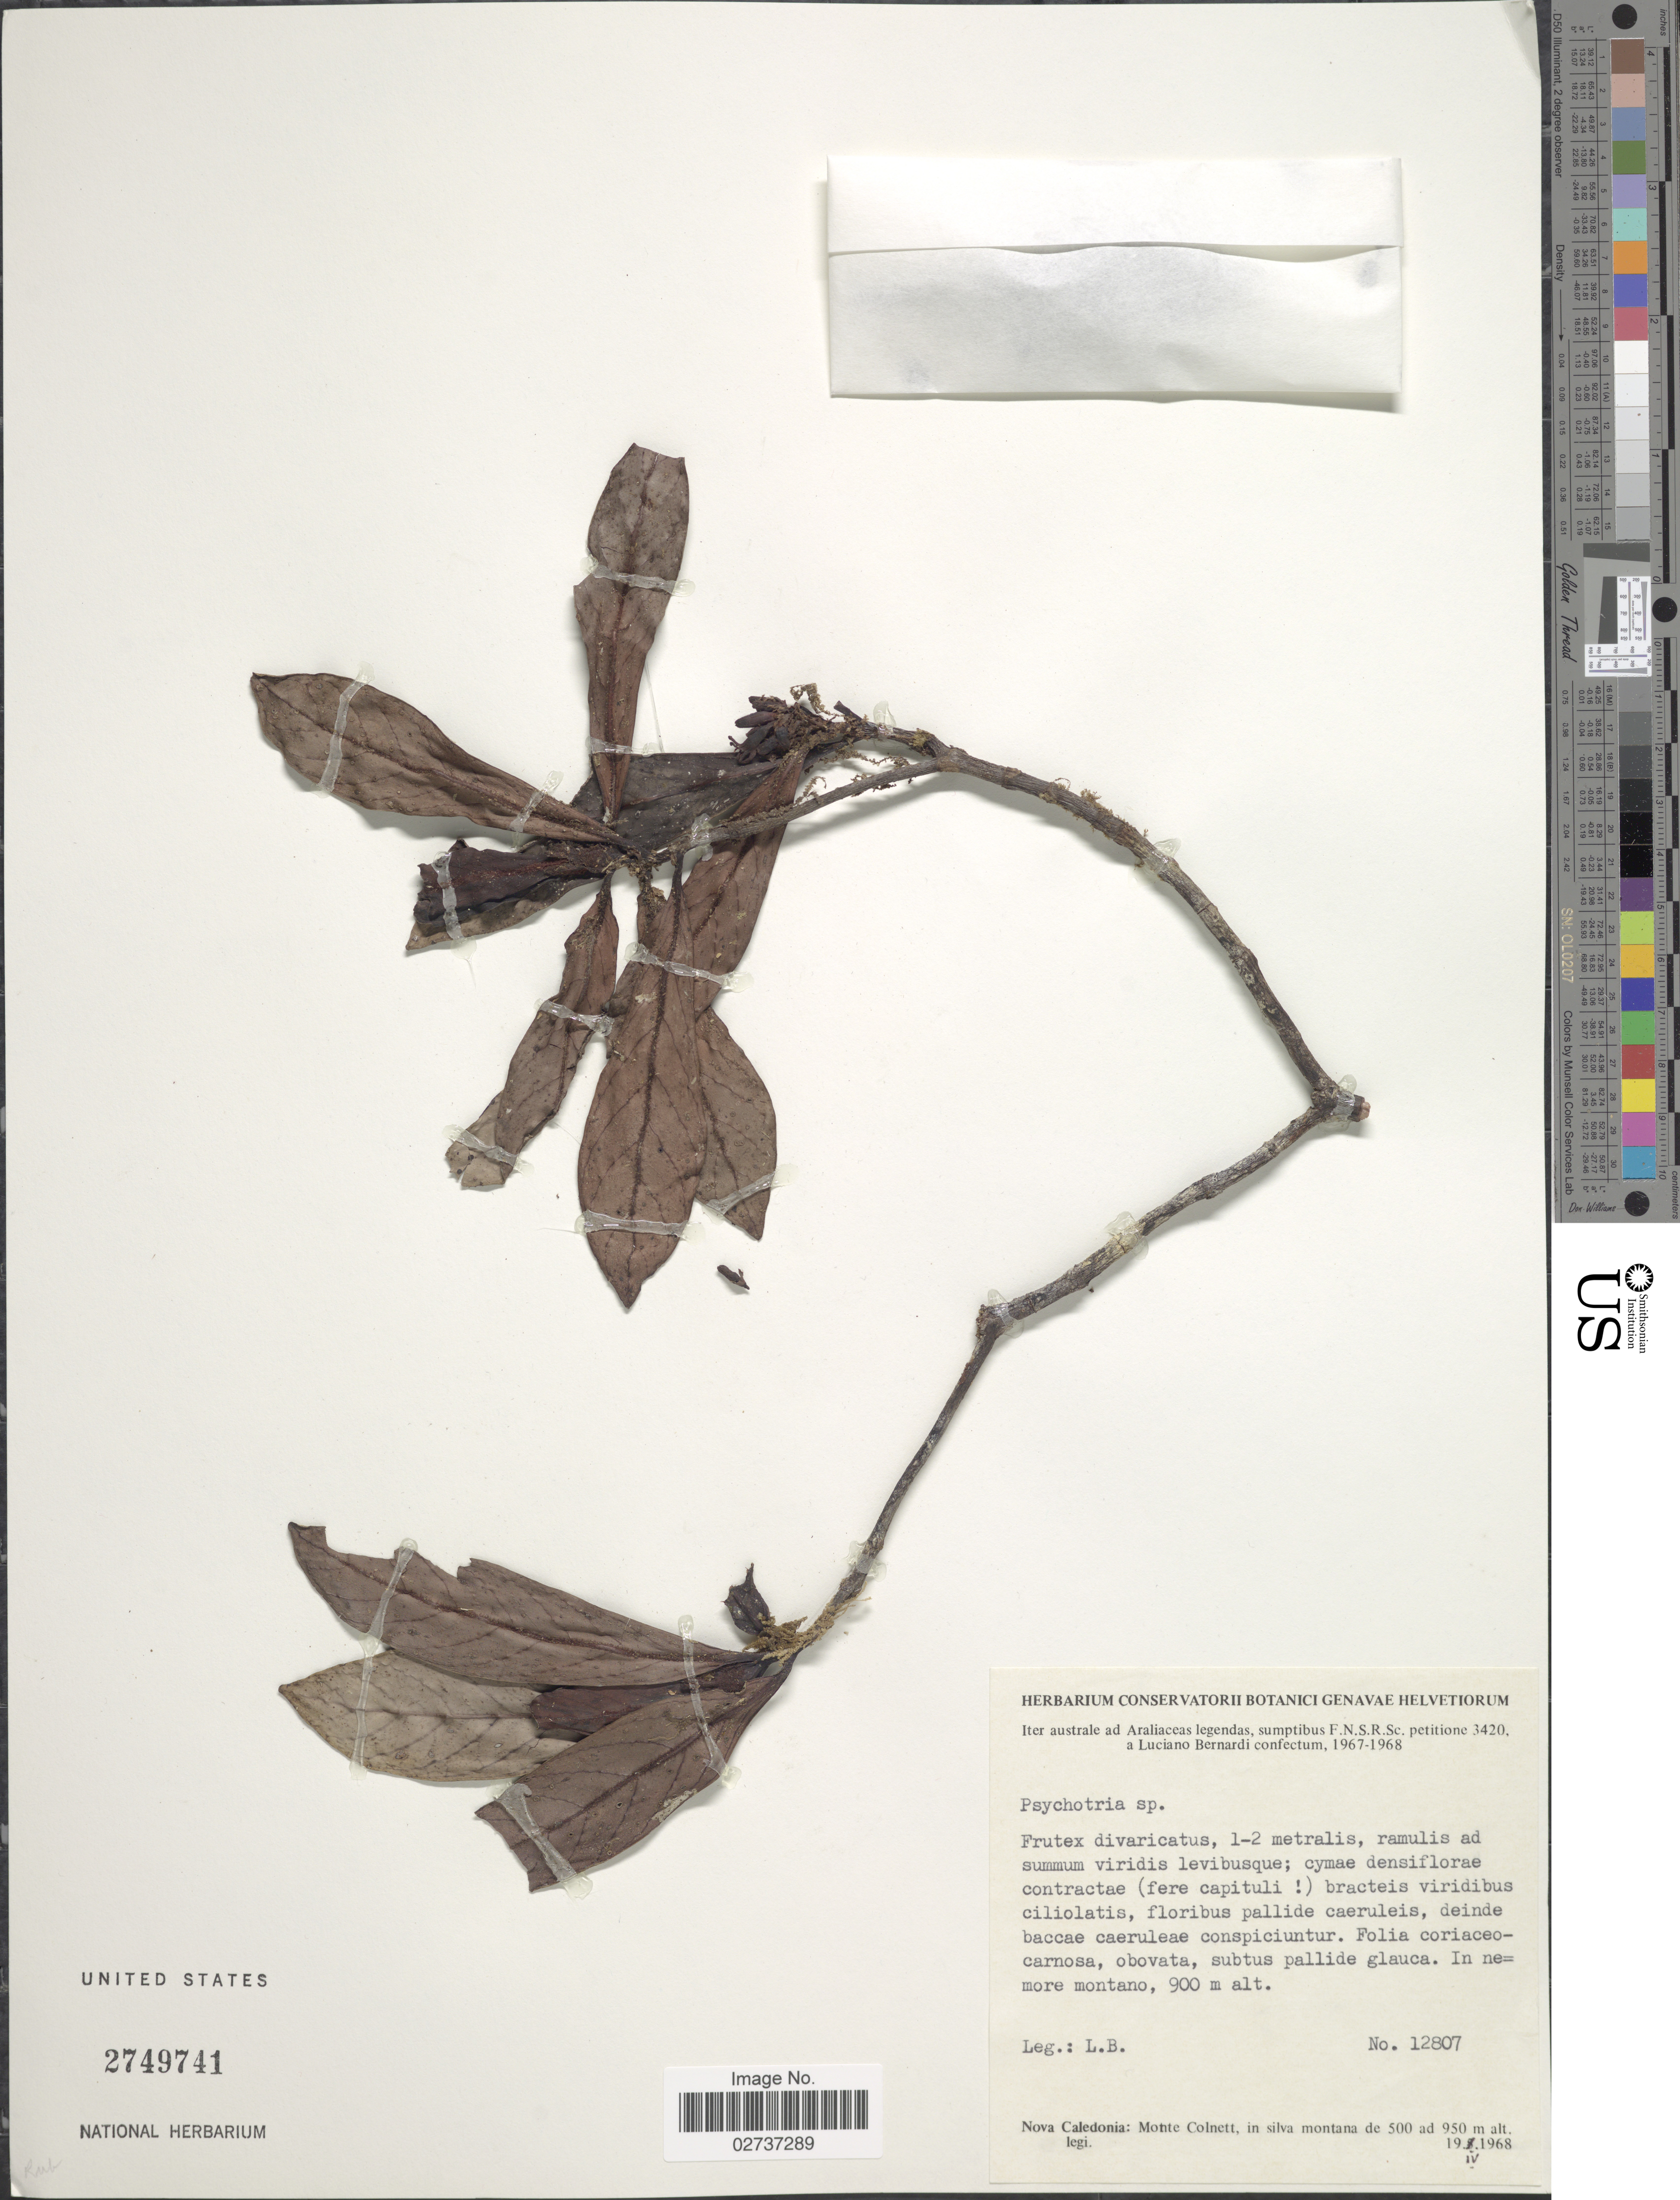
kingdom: Plantae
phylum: Tracheophyta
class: Magnoliopsida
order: Gentianales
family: Rubiaceae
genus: Psychotria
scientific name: Psychotria sp.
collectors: L. Bernardi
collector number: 12807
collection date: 1968-04-19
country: New Caledonia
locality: Nova Caledonia: Monte Colnett, in silva montana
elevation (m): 900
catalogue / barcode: US 2749741